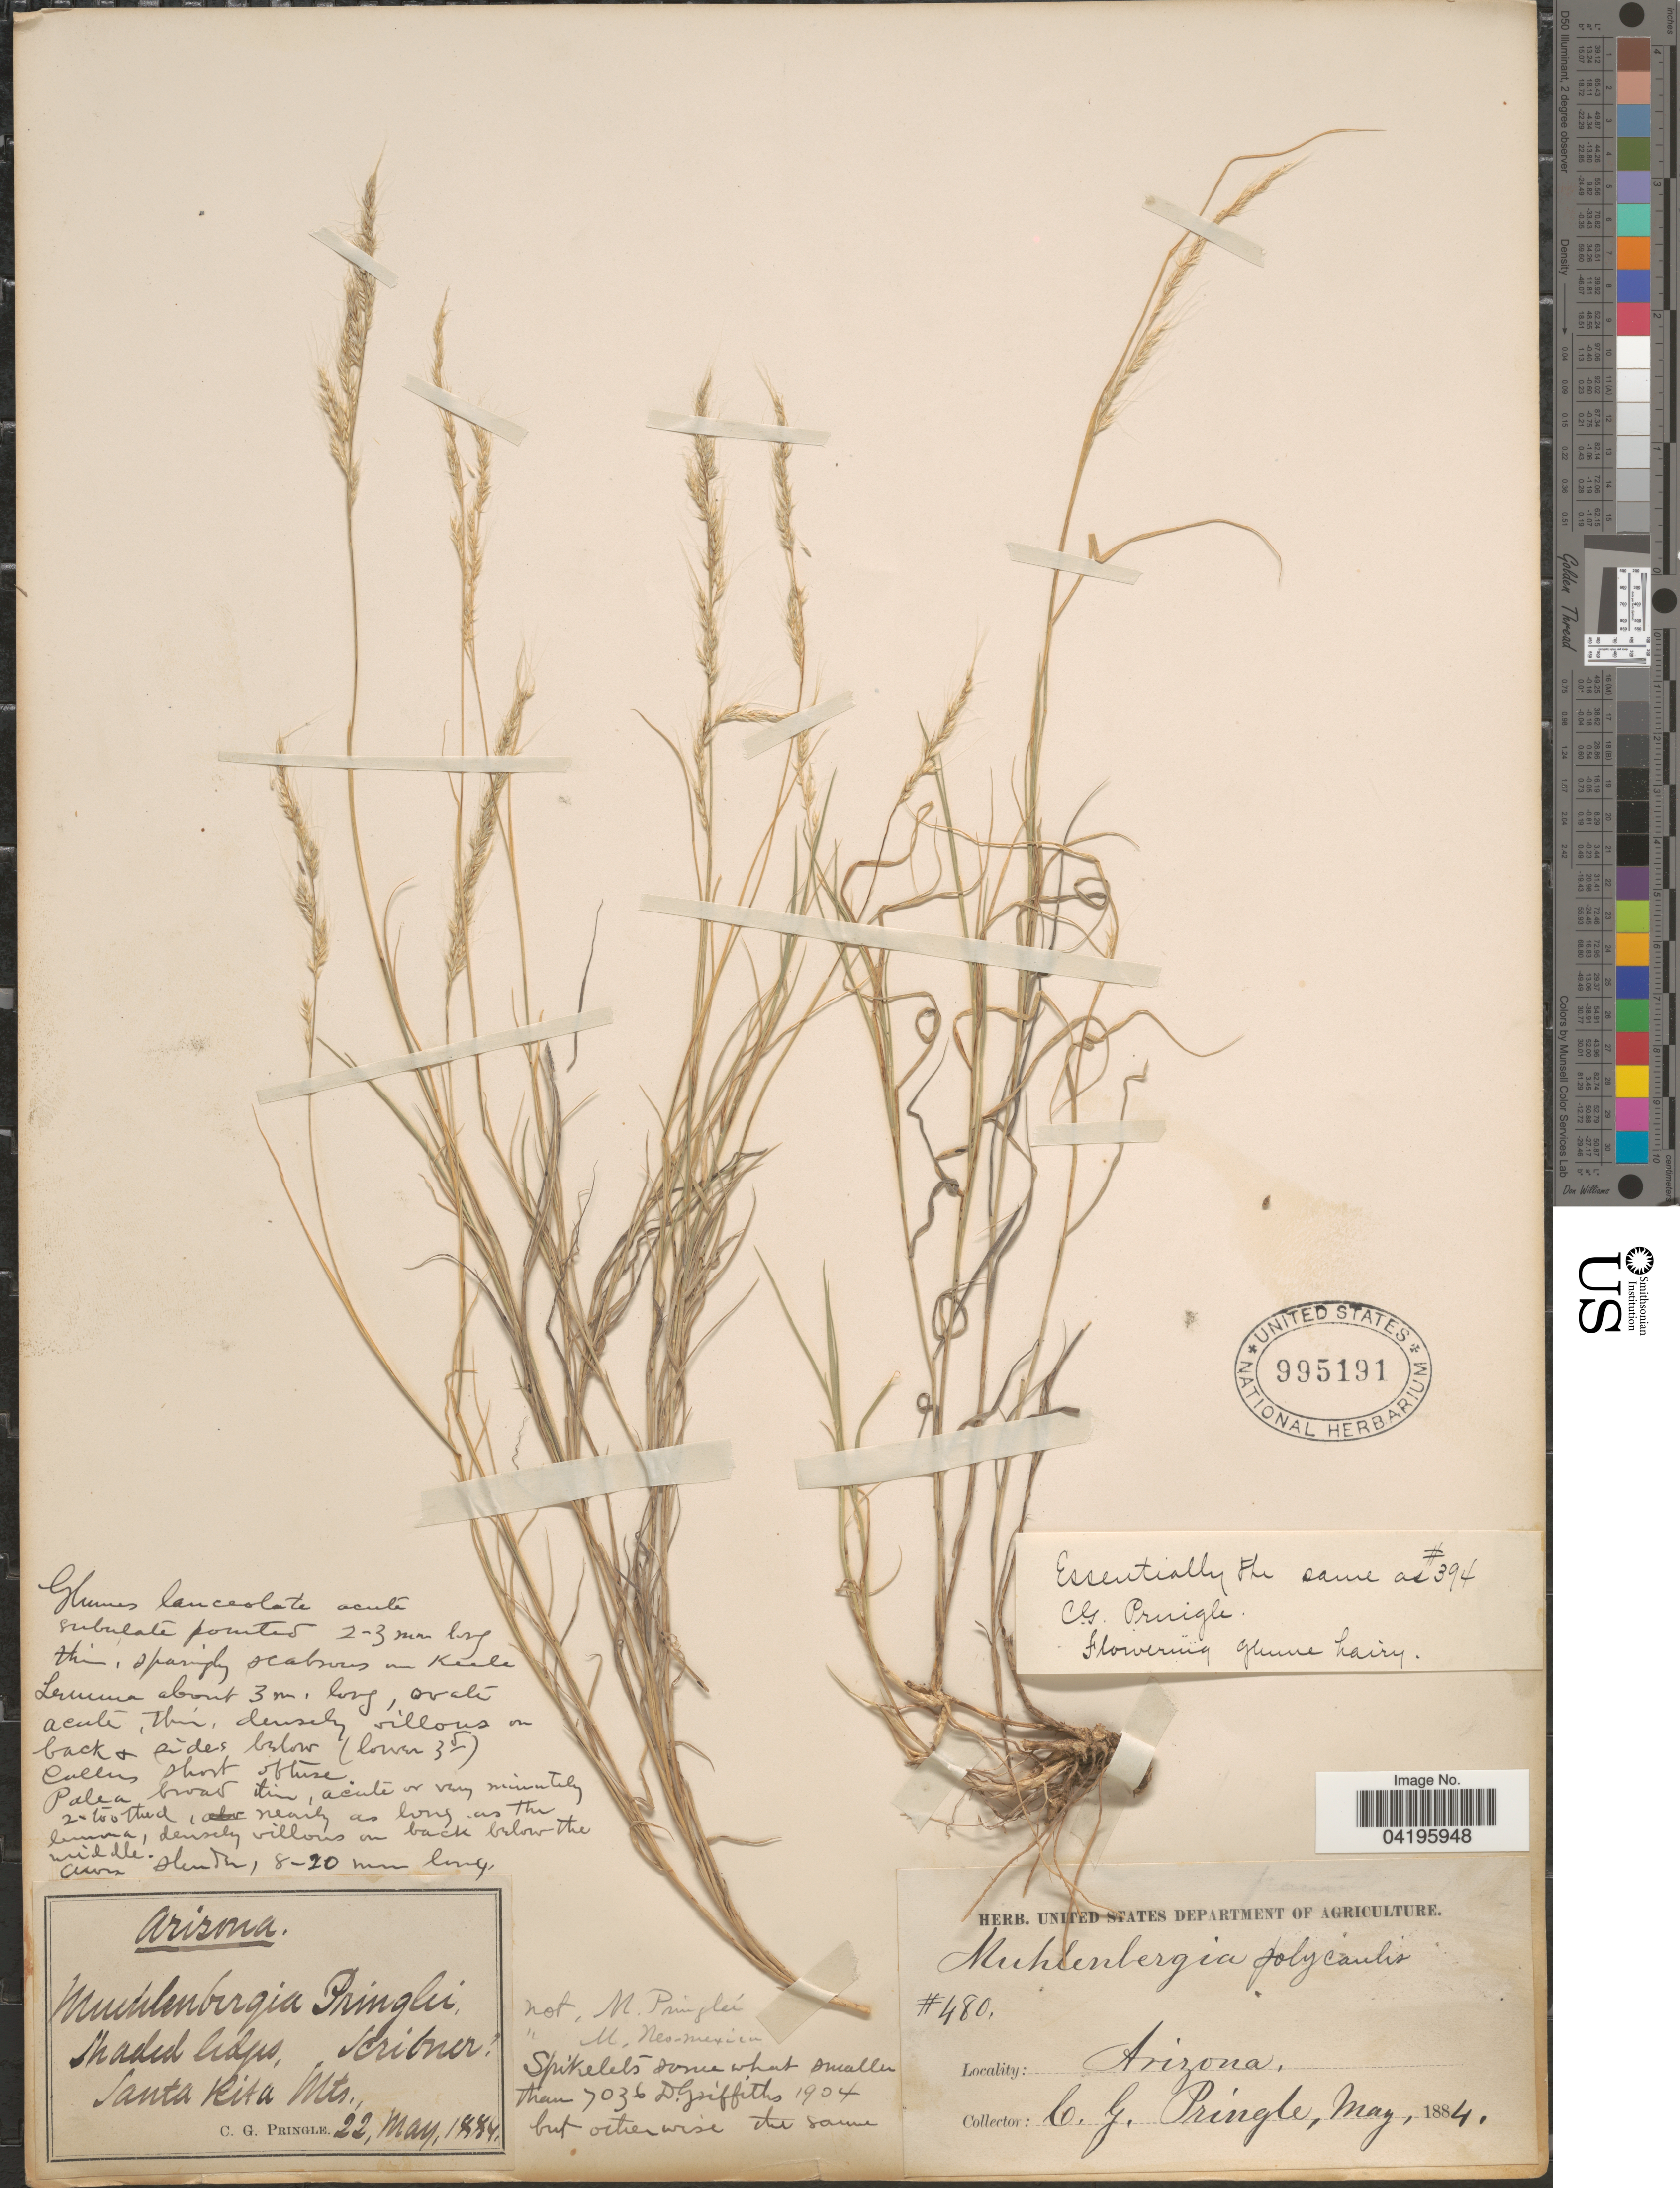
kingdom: Plantae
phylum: Tracheophyta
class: Liliopsida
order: Poales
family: Poaceae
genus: Muhlenbergia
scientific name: Muhlenbergia polycaulis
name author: Scribn.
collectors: C. G. Pringle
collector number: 480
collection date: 1884-05-22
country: United States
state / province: Arizona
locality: Santa Rita Mts.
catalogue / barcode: US 995191